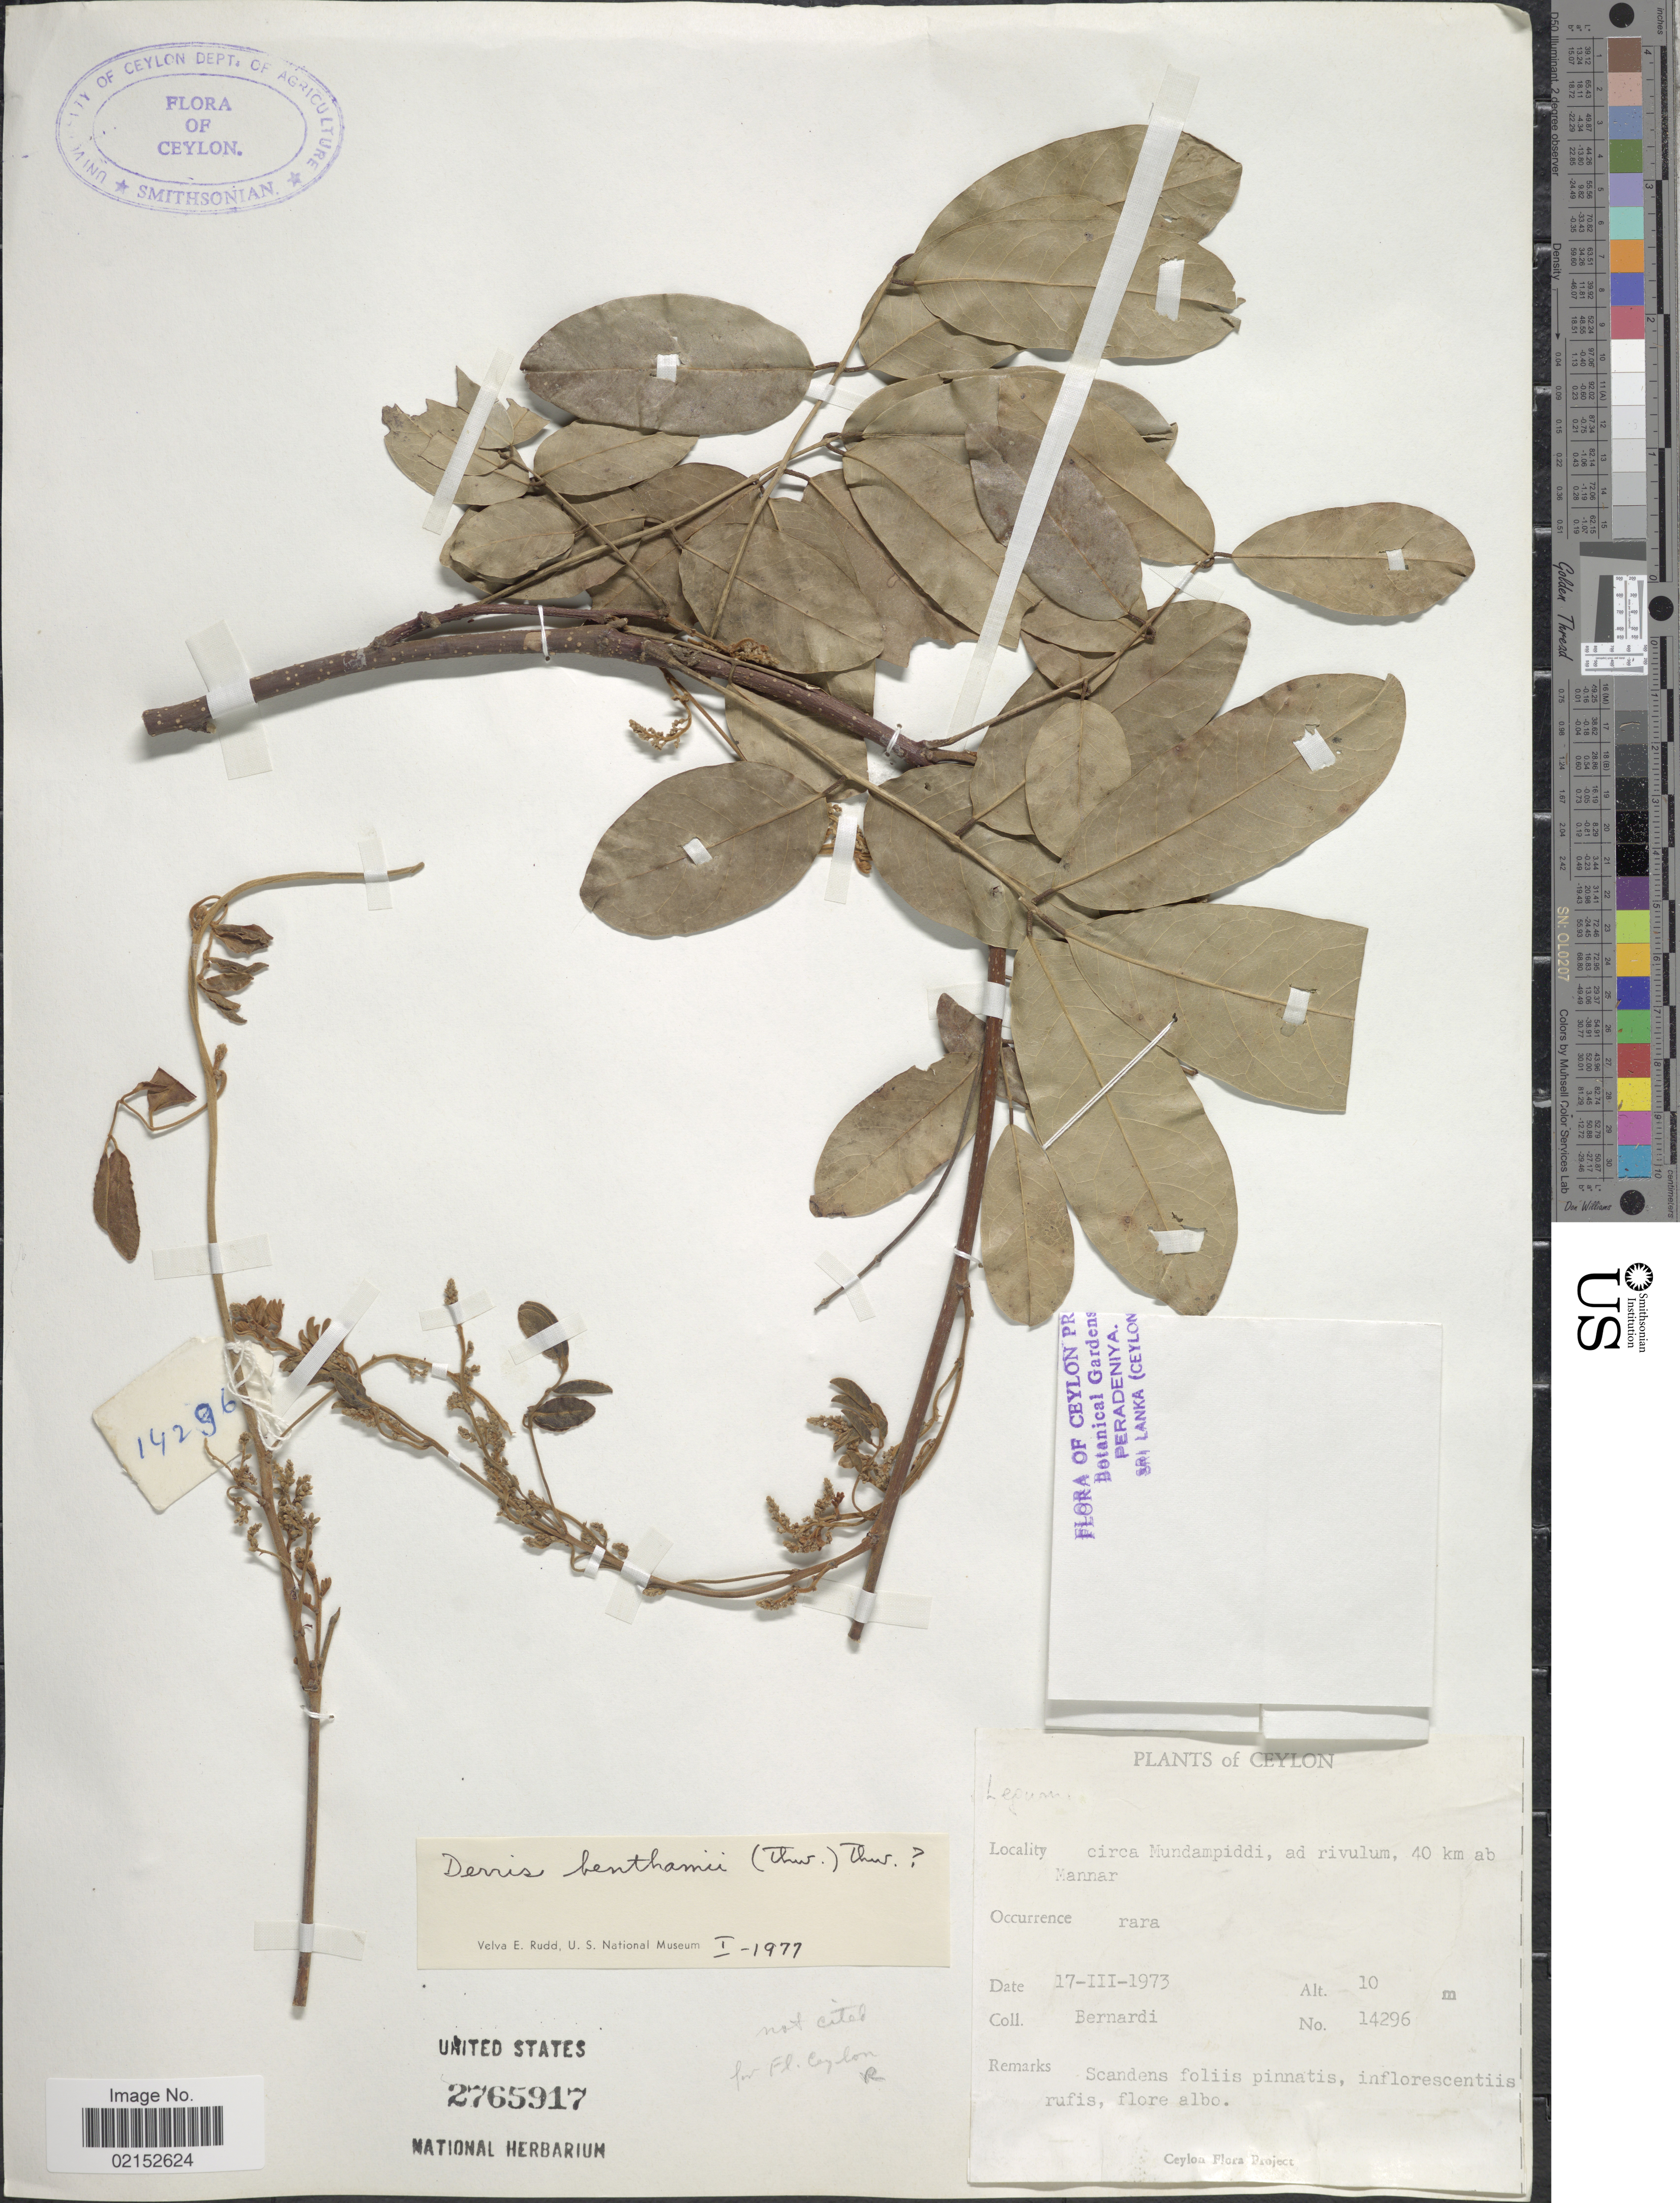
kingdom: Plantae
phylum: Tracheophyta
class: Magnoliopsida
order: Fabales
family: Fabaceae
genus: Derris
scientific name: Derris benthamii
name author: (Thwaites) Thwaites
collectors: Bernardi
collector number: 14296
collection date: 1973-03-17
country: Sri Lanka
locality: Ceylon, circa Mundampiddi, ad rivulum, 40 km ab Mannar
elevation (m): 10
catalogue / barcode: US 2765917